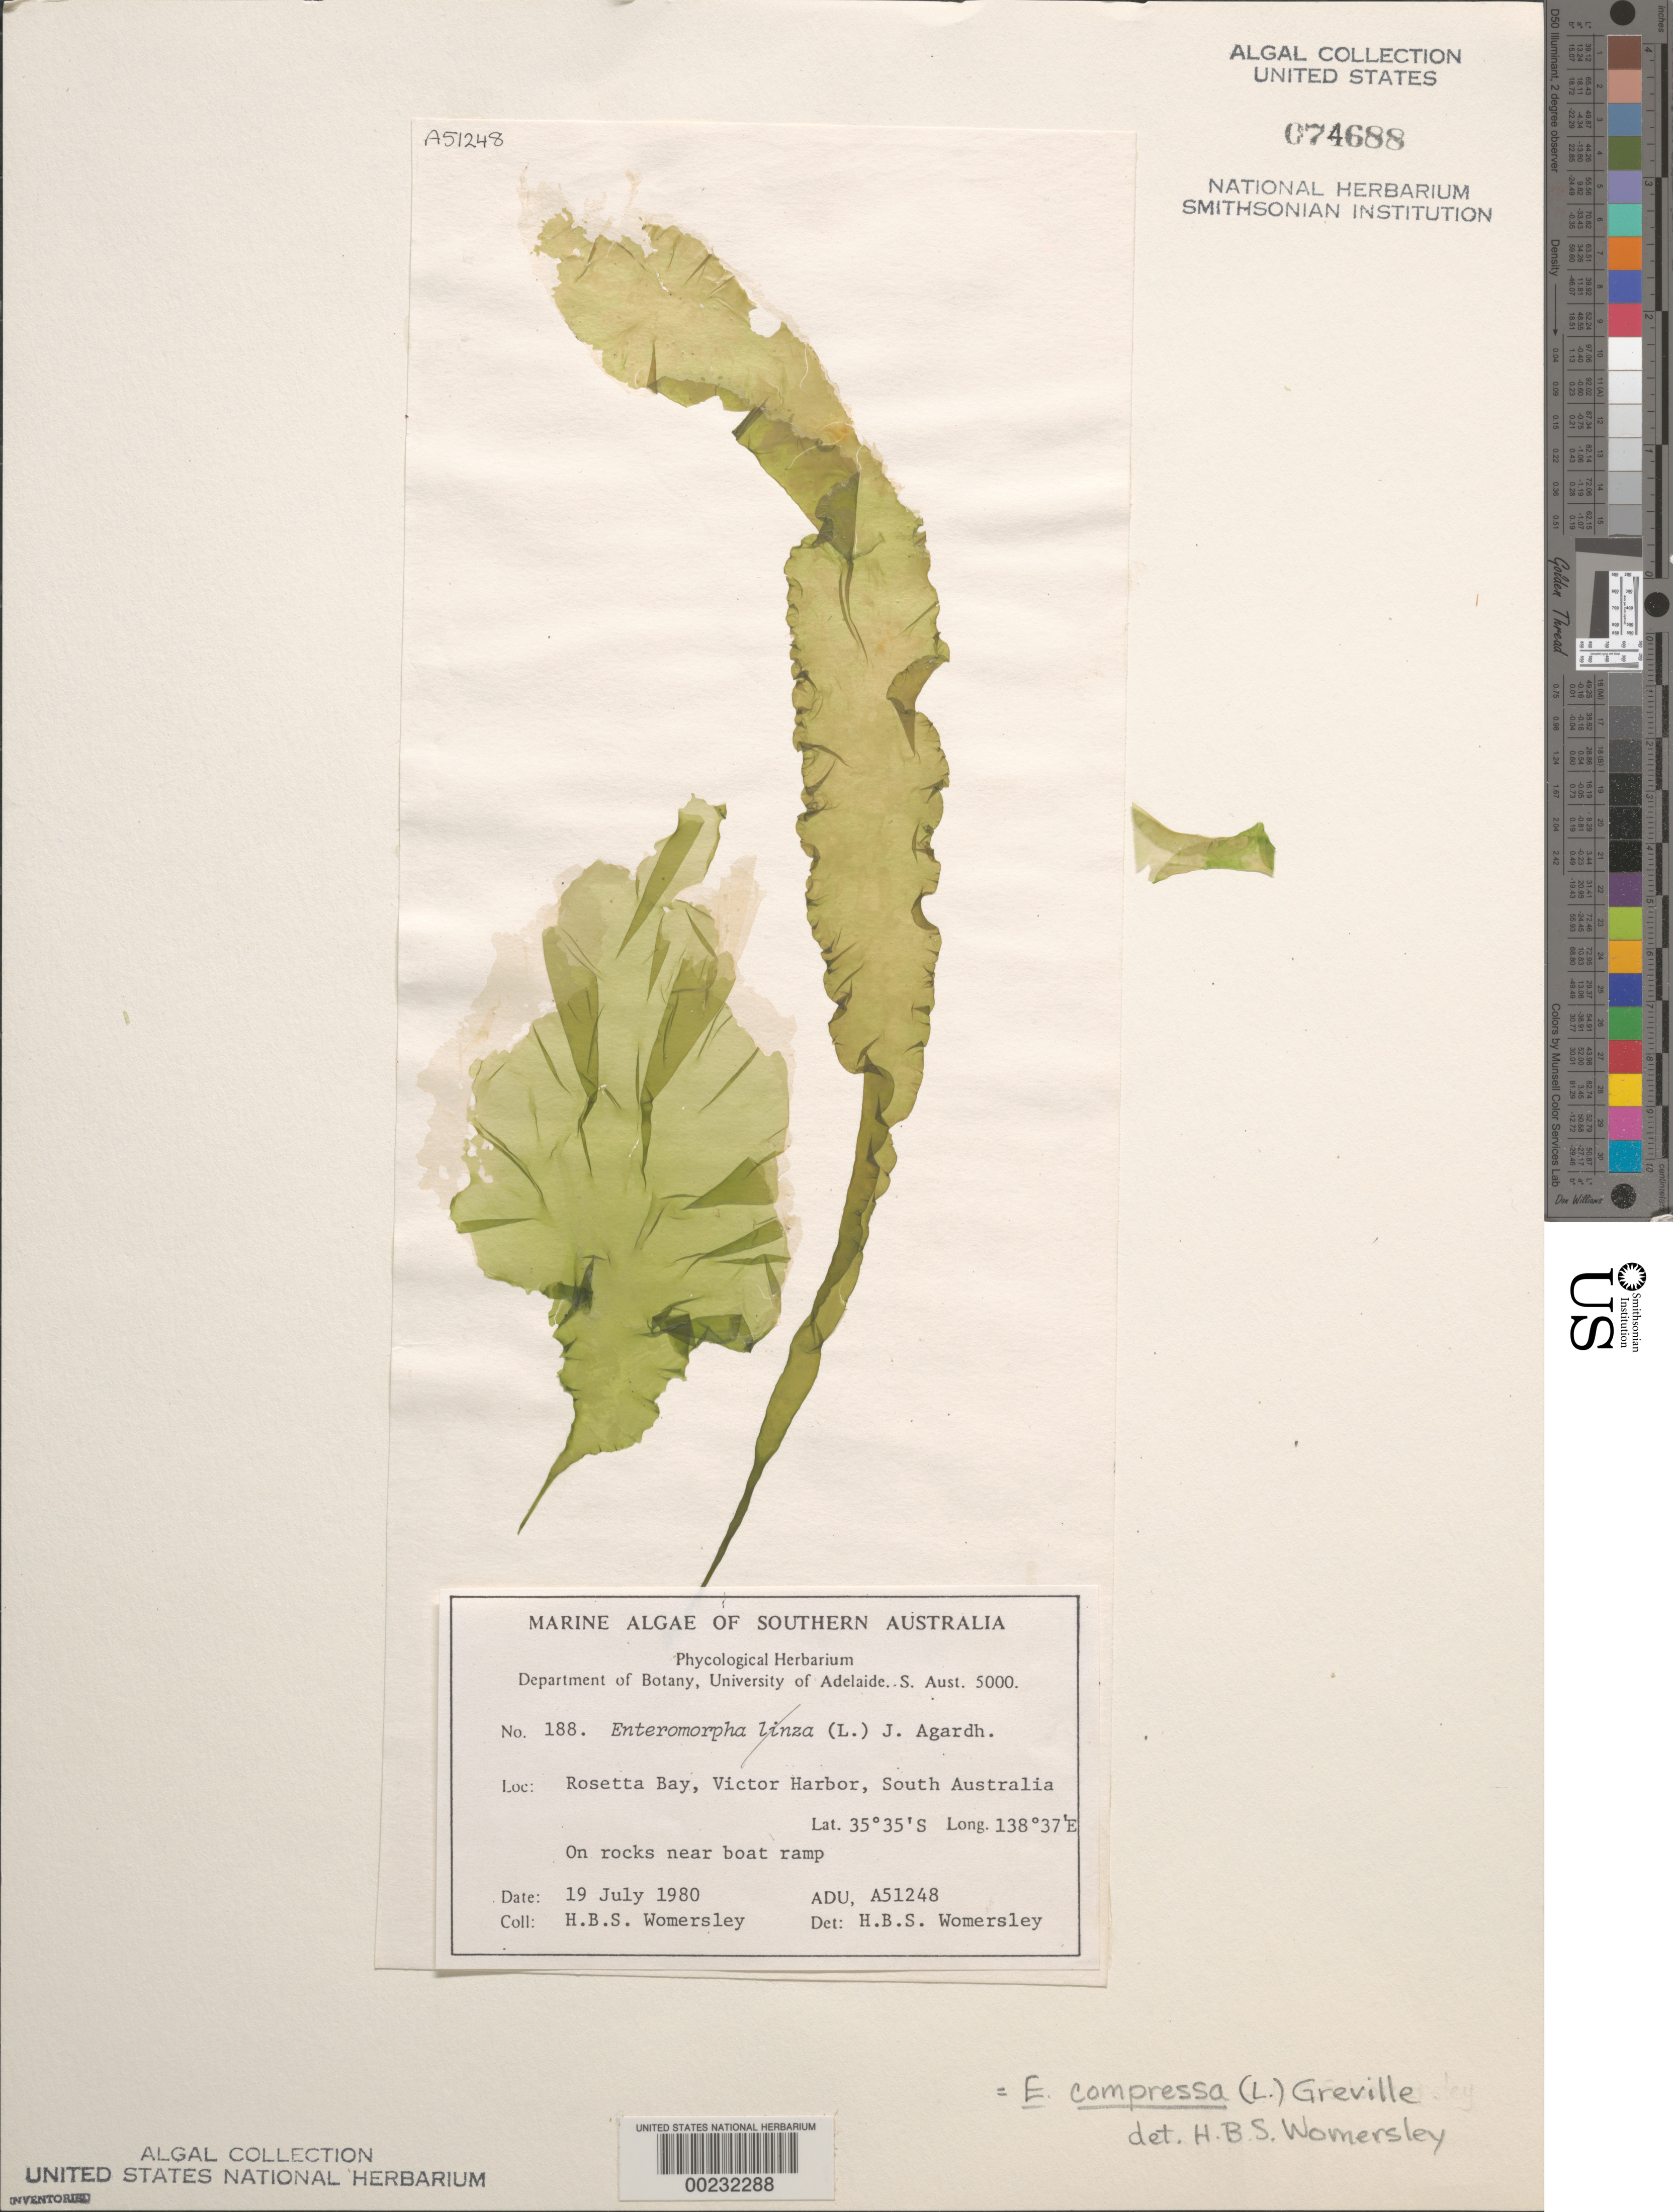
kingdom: Plantae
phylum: Chlorophyta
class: Ulvophyceae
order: Ulvales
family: Ulvaceae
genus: Ulva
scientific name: Ulva compressa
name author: L.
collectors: H. B. S. Womersley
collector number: ADU A51248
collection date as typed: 19 Jul 1980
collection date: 1980-07-19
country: Australia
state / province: South Australia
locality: Rosetta bay, victor harbor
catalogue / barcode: US 74688